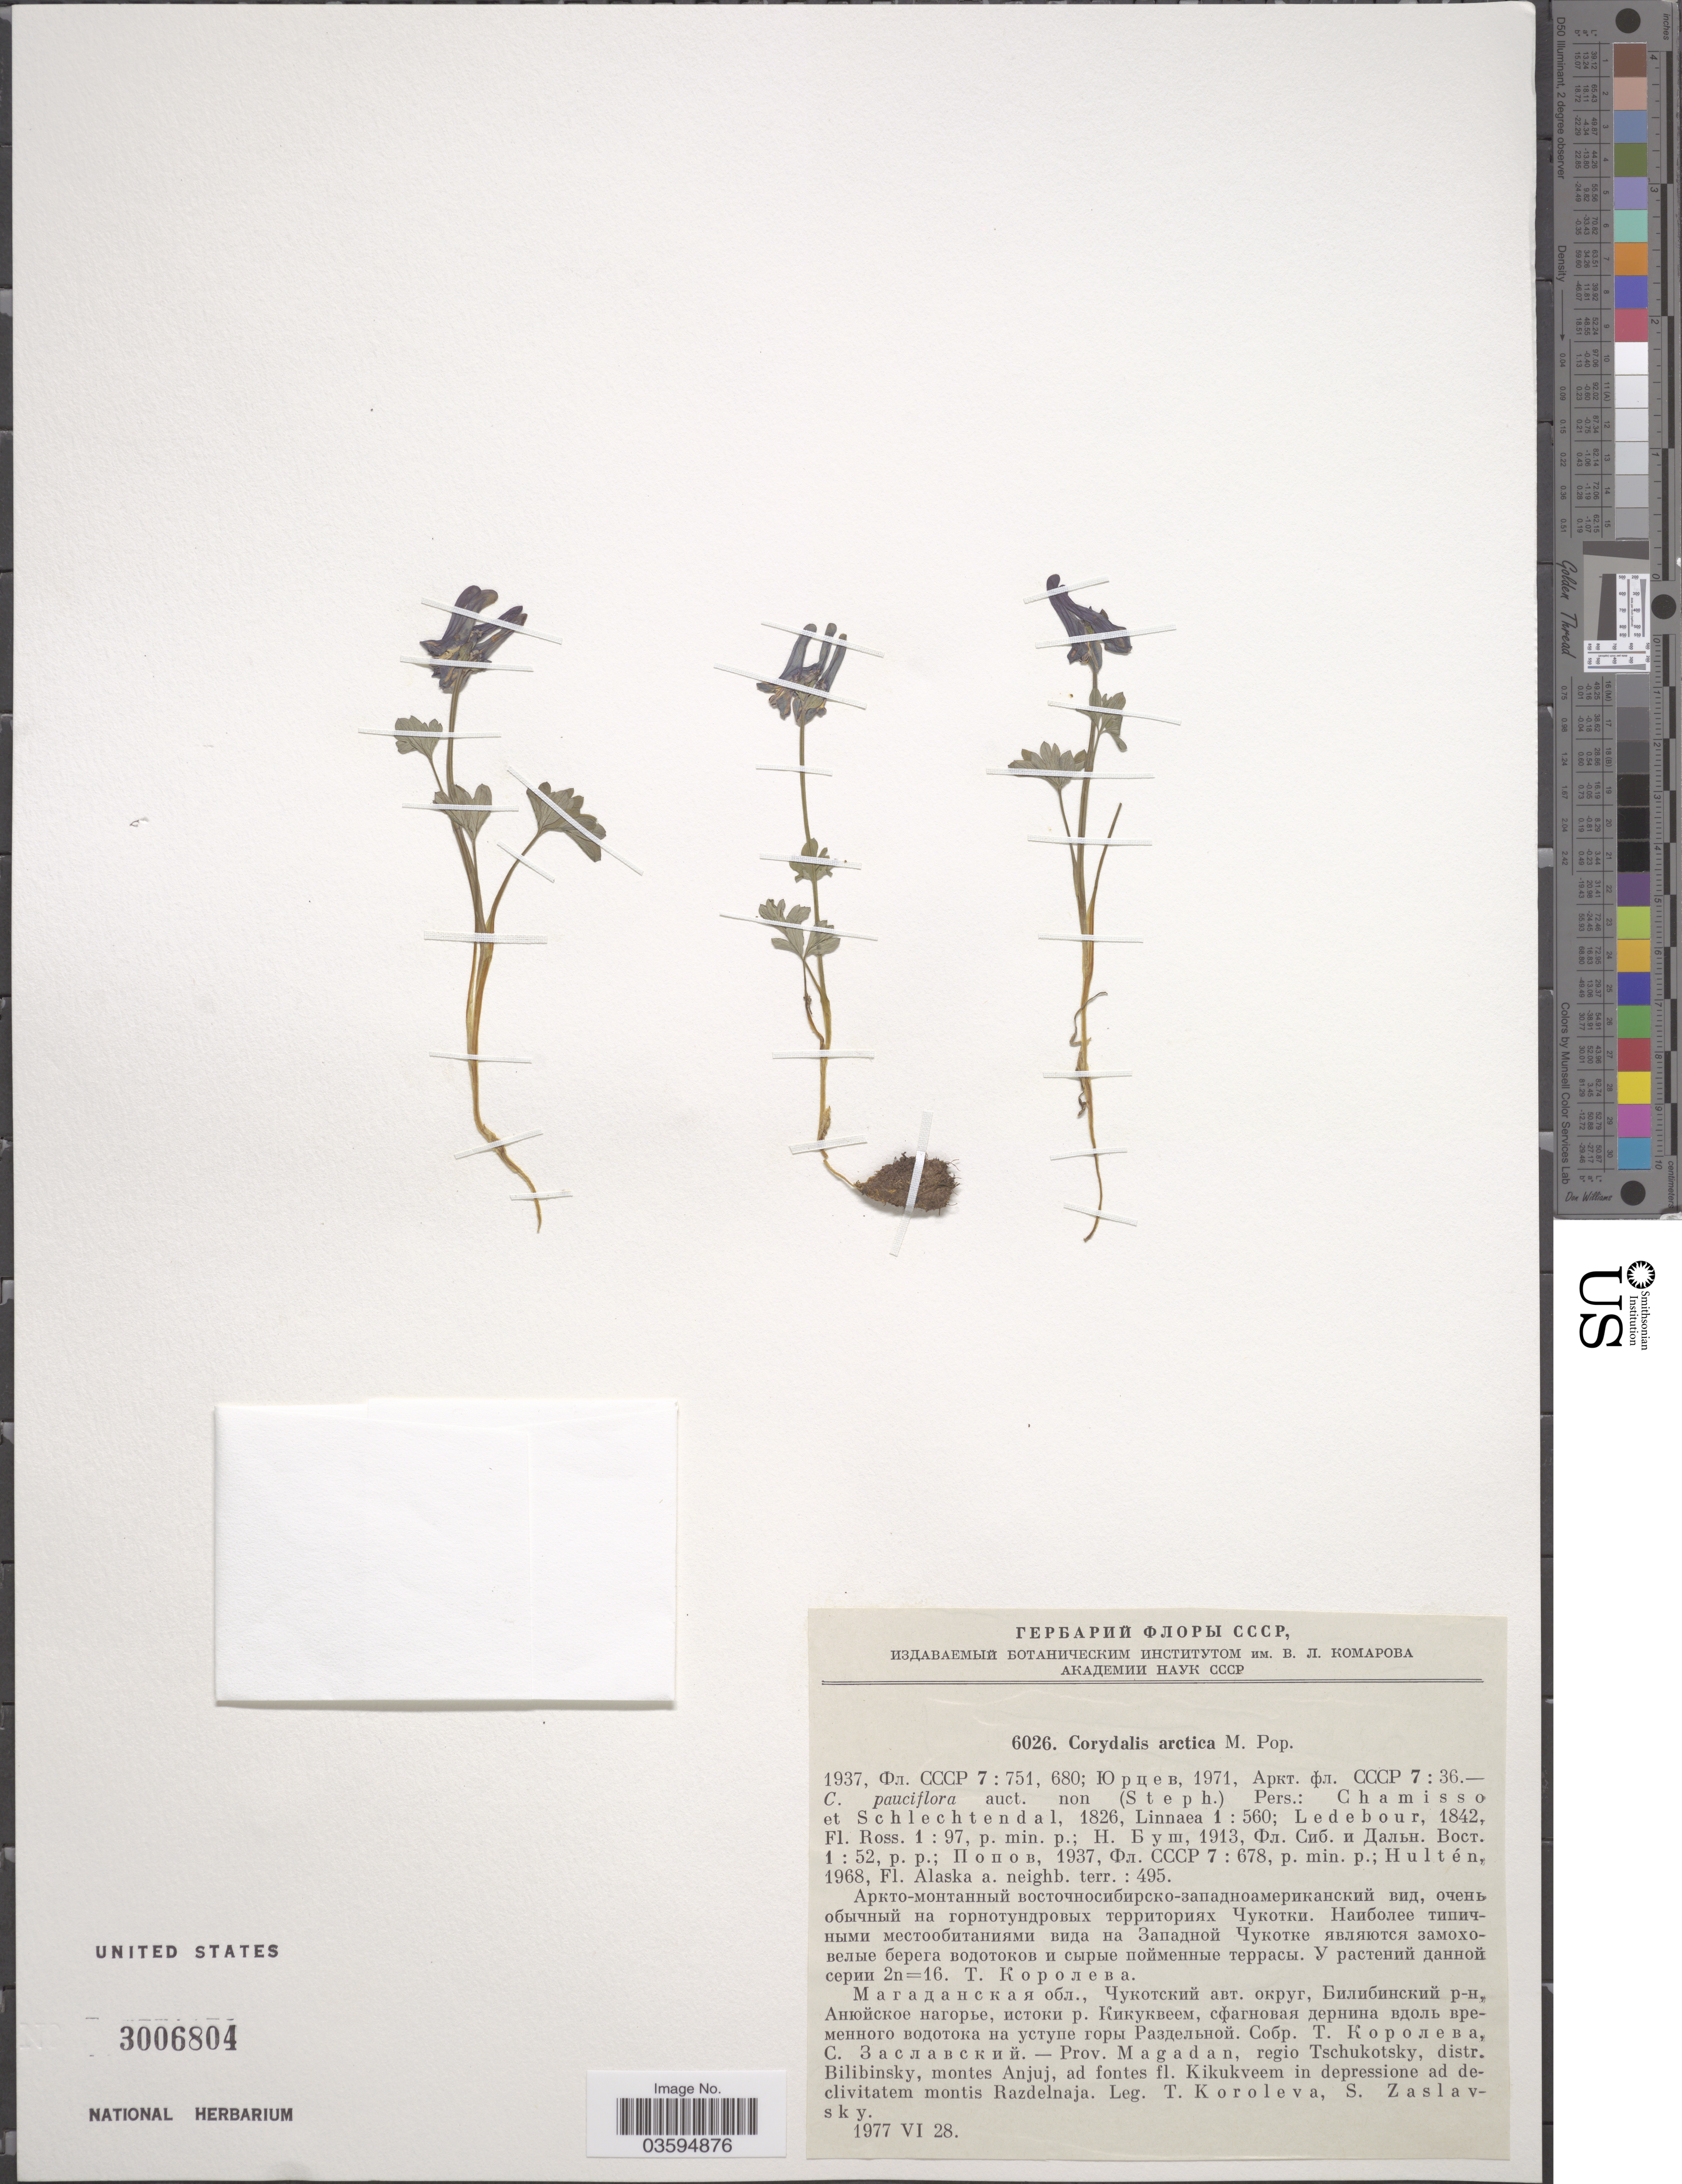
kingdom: Plantae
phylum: Tracheophyta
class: Magnoliopsida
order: Ranunculales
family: Papaveraceae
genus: Corydalis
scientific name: Corydalis arctica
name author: Popov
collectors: T. Koroleva & S. Zaslavsky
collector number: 6026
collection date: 1977-06-28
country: Russian Federation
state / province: Magadan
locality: Regio Tschukotsky, distr. Bilibinsky, montes Anjuj, ad fontes fl. Kikukveem in depressione ad declivitatem montis Razdelnaja.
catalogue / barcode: US 3006804